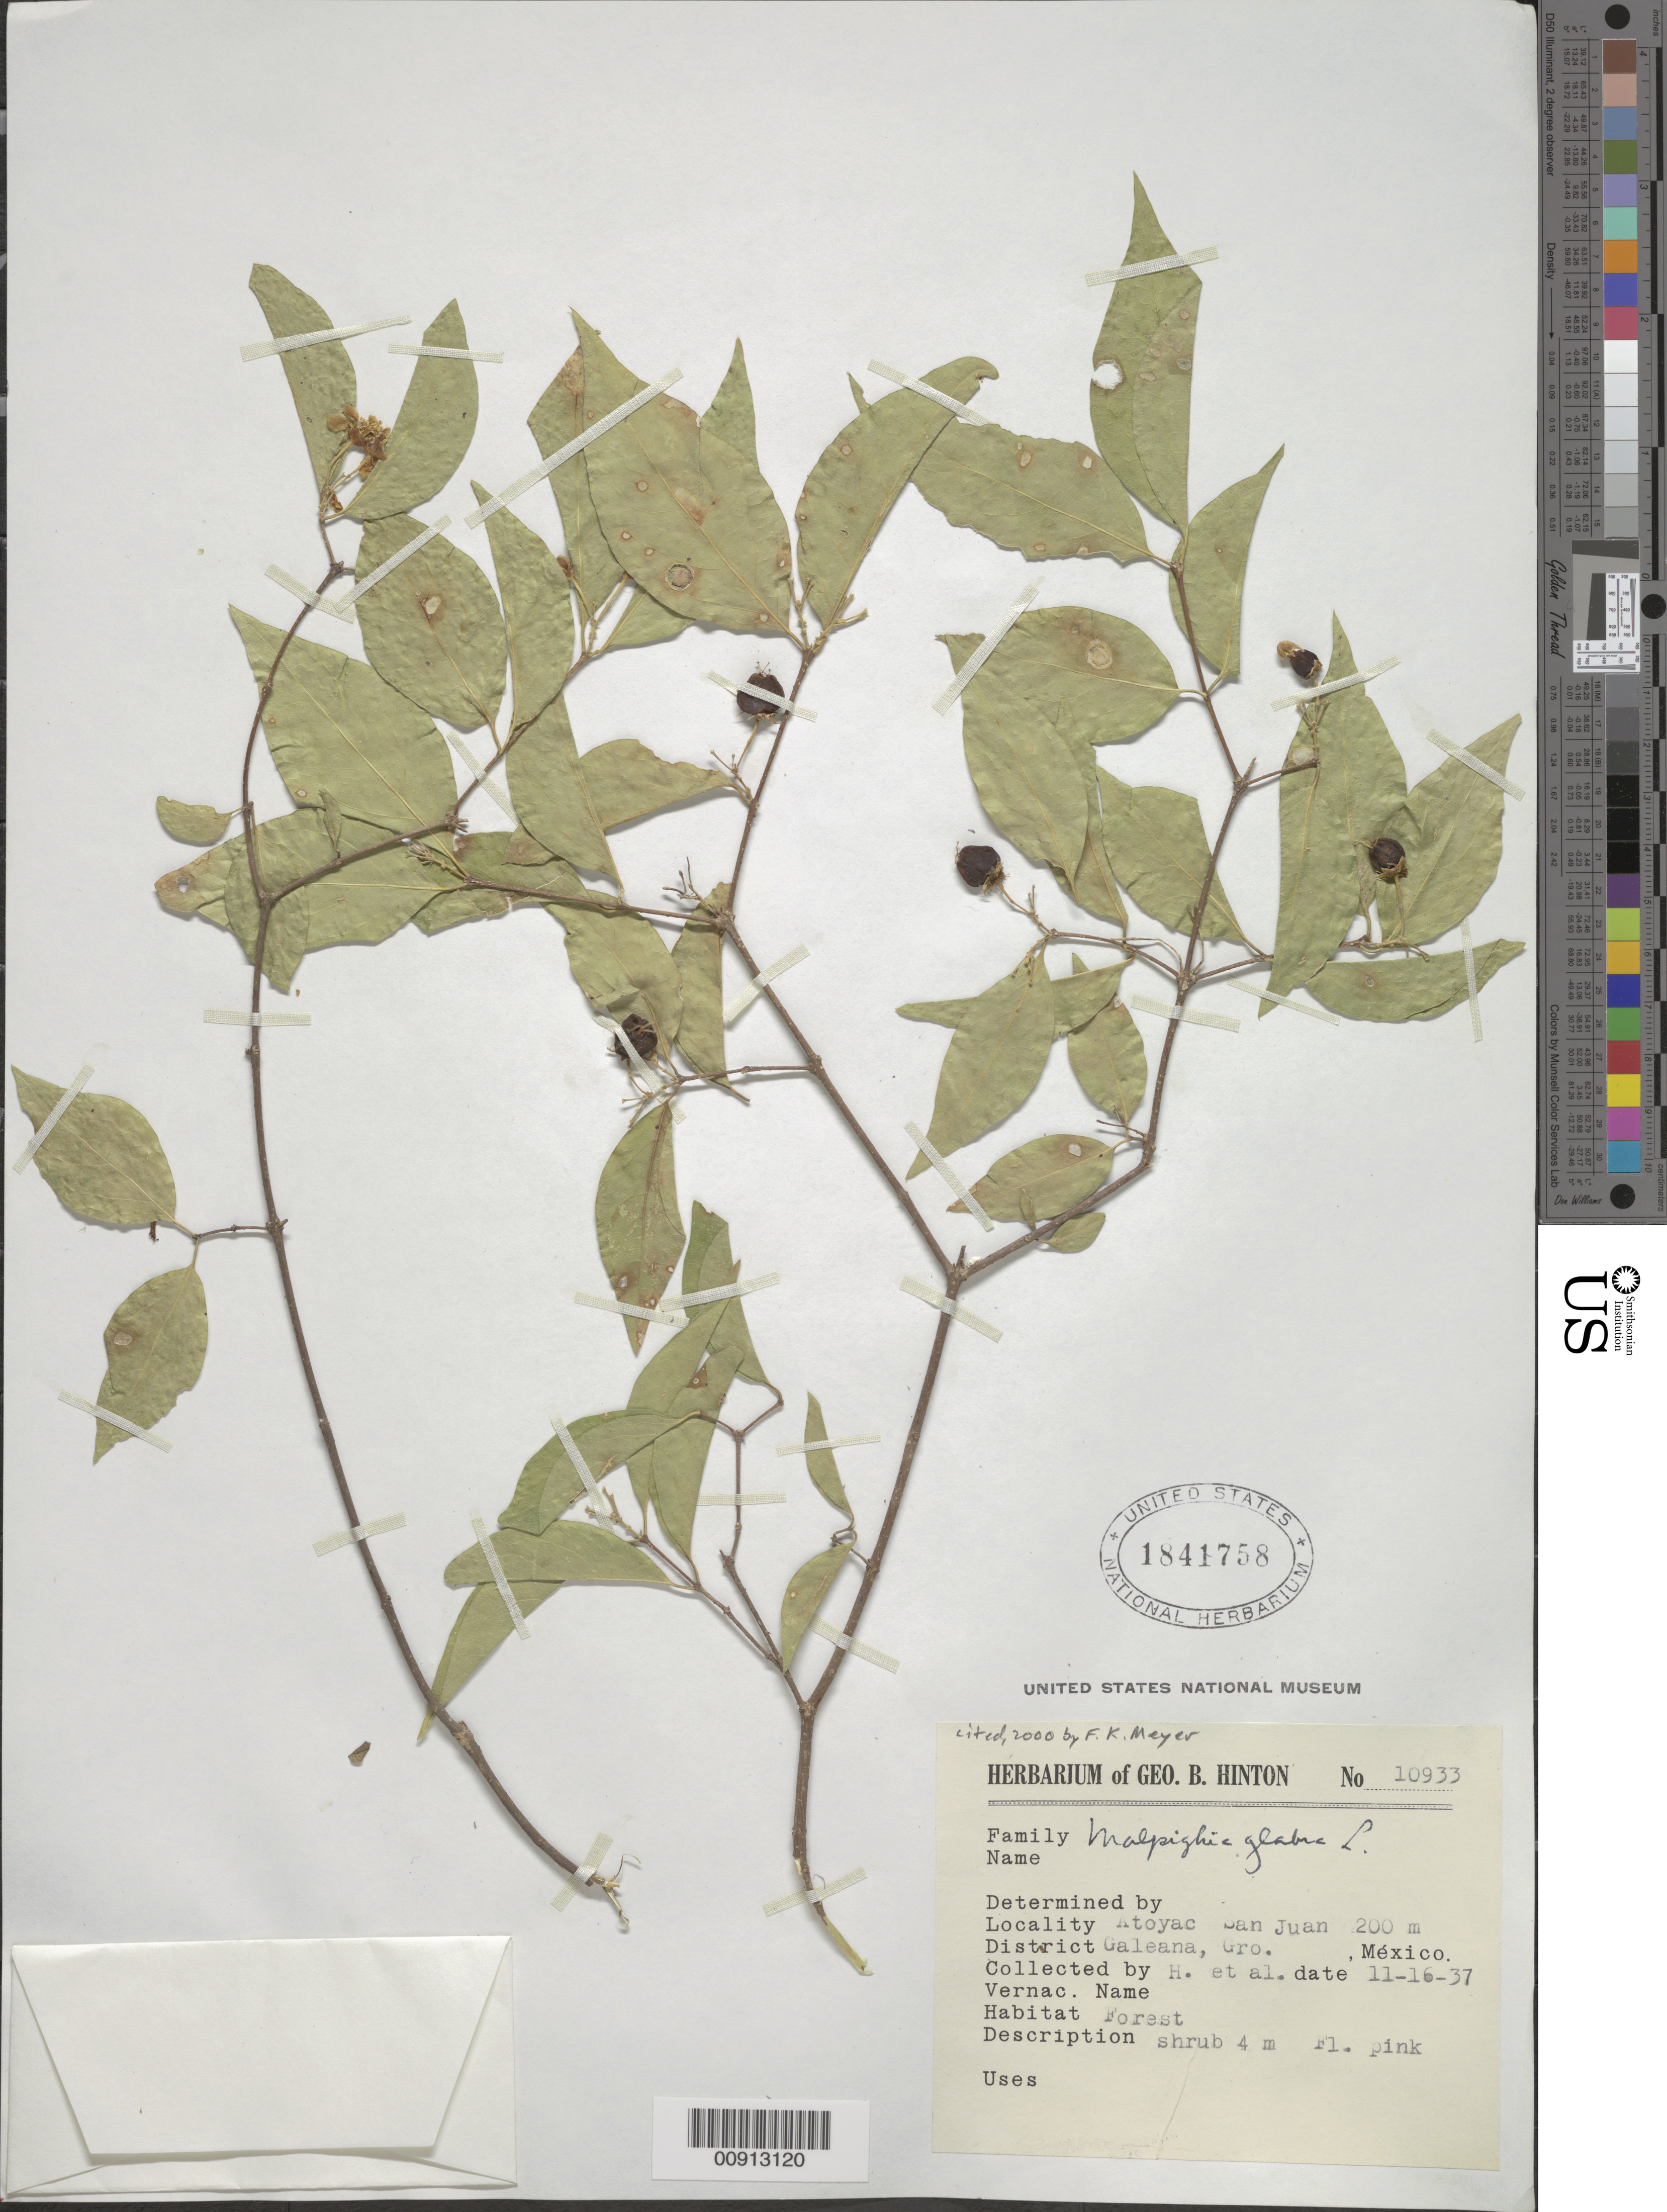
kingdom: Plantae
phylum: Tracheophyta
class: Magnoliopsida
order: Malpighiales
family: Malpighiaceae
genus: Malpighia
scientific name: Malpighia glabra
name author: L.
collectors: G. B. Hinton & et al.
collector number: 10933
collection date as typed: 16 Nov 1937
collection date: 1937-11-16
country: Mexico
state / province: Guerrero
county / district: Galeana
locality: Atoyac San Juan, District Galeana, Guerrero.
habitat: Forest.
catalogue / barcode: US 1841758